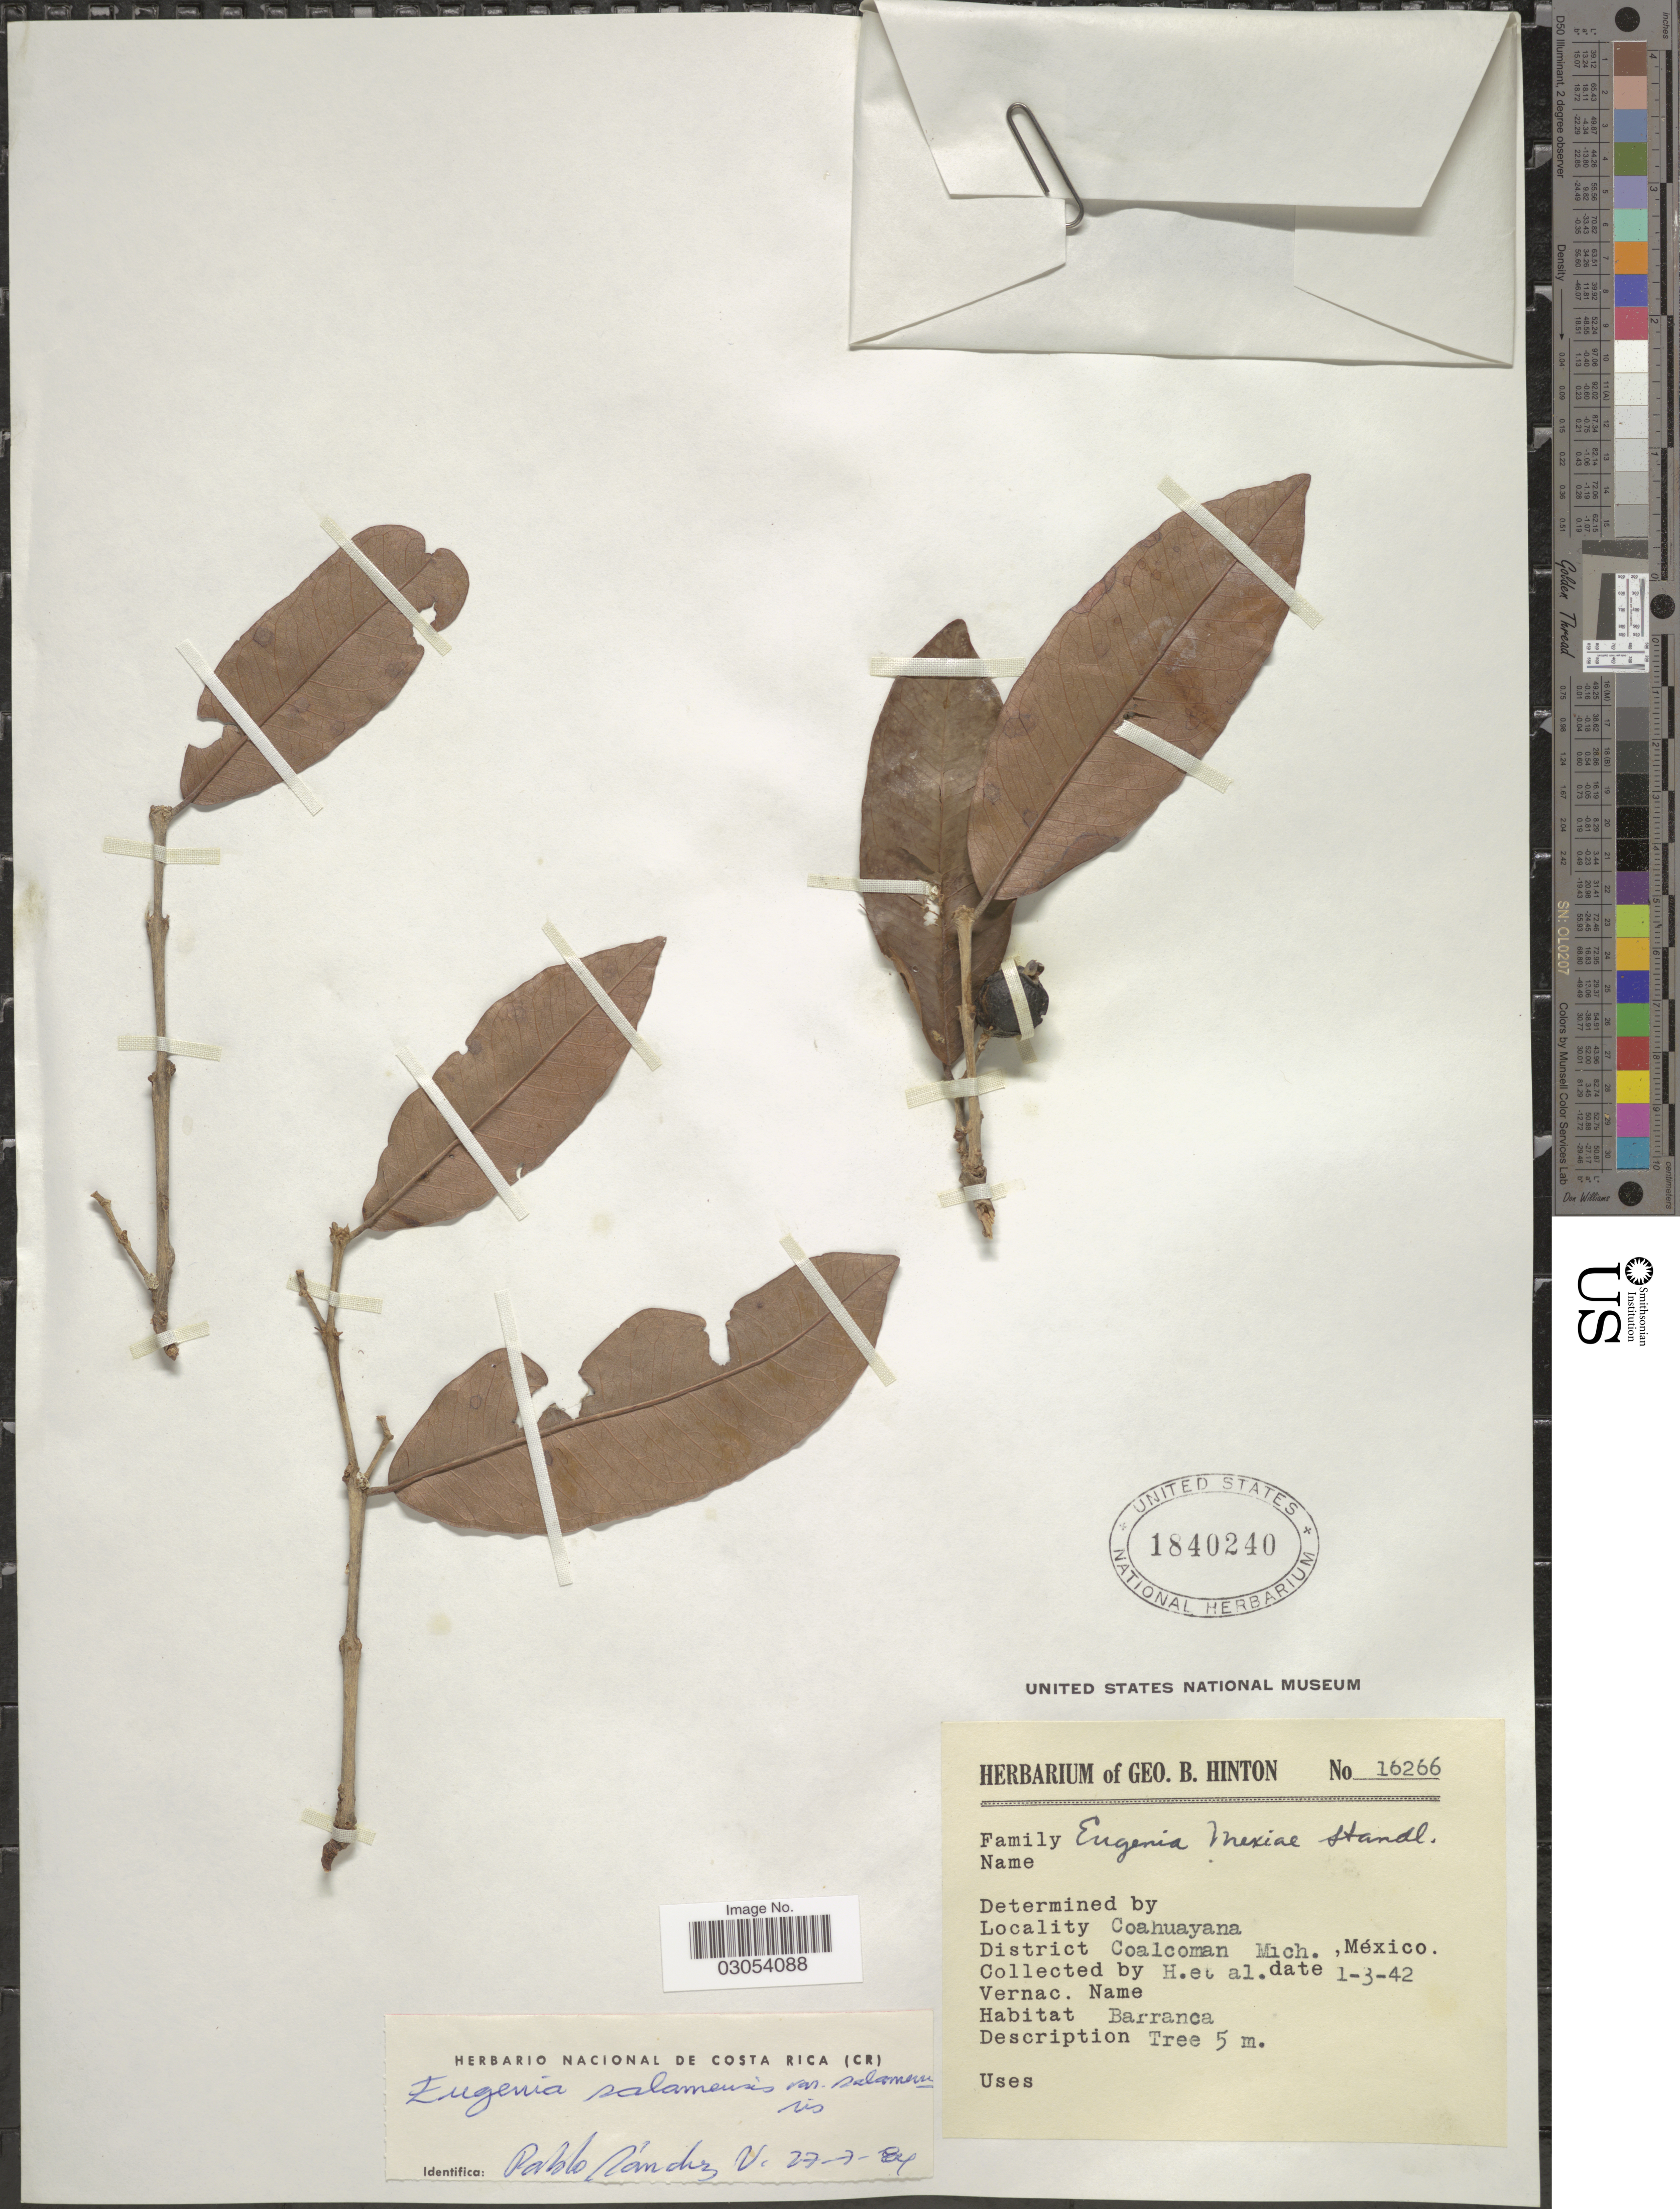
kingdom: Plantae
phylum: Tracheophyta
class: Magnoliopsida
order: Myrtales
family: Myrtaceae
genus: Eugenia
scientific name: Eugenia salamensis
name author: Donn. Sm.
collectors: G. B. Hinton & et al.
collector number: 16266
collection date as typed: Transcribed d/m/y: 1/3/42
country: Mexico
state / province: Michoacán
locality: Coahuayana. District Coalcoman Mich.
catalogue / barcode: US 1840240